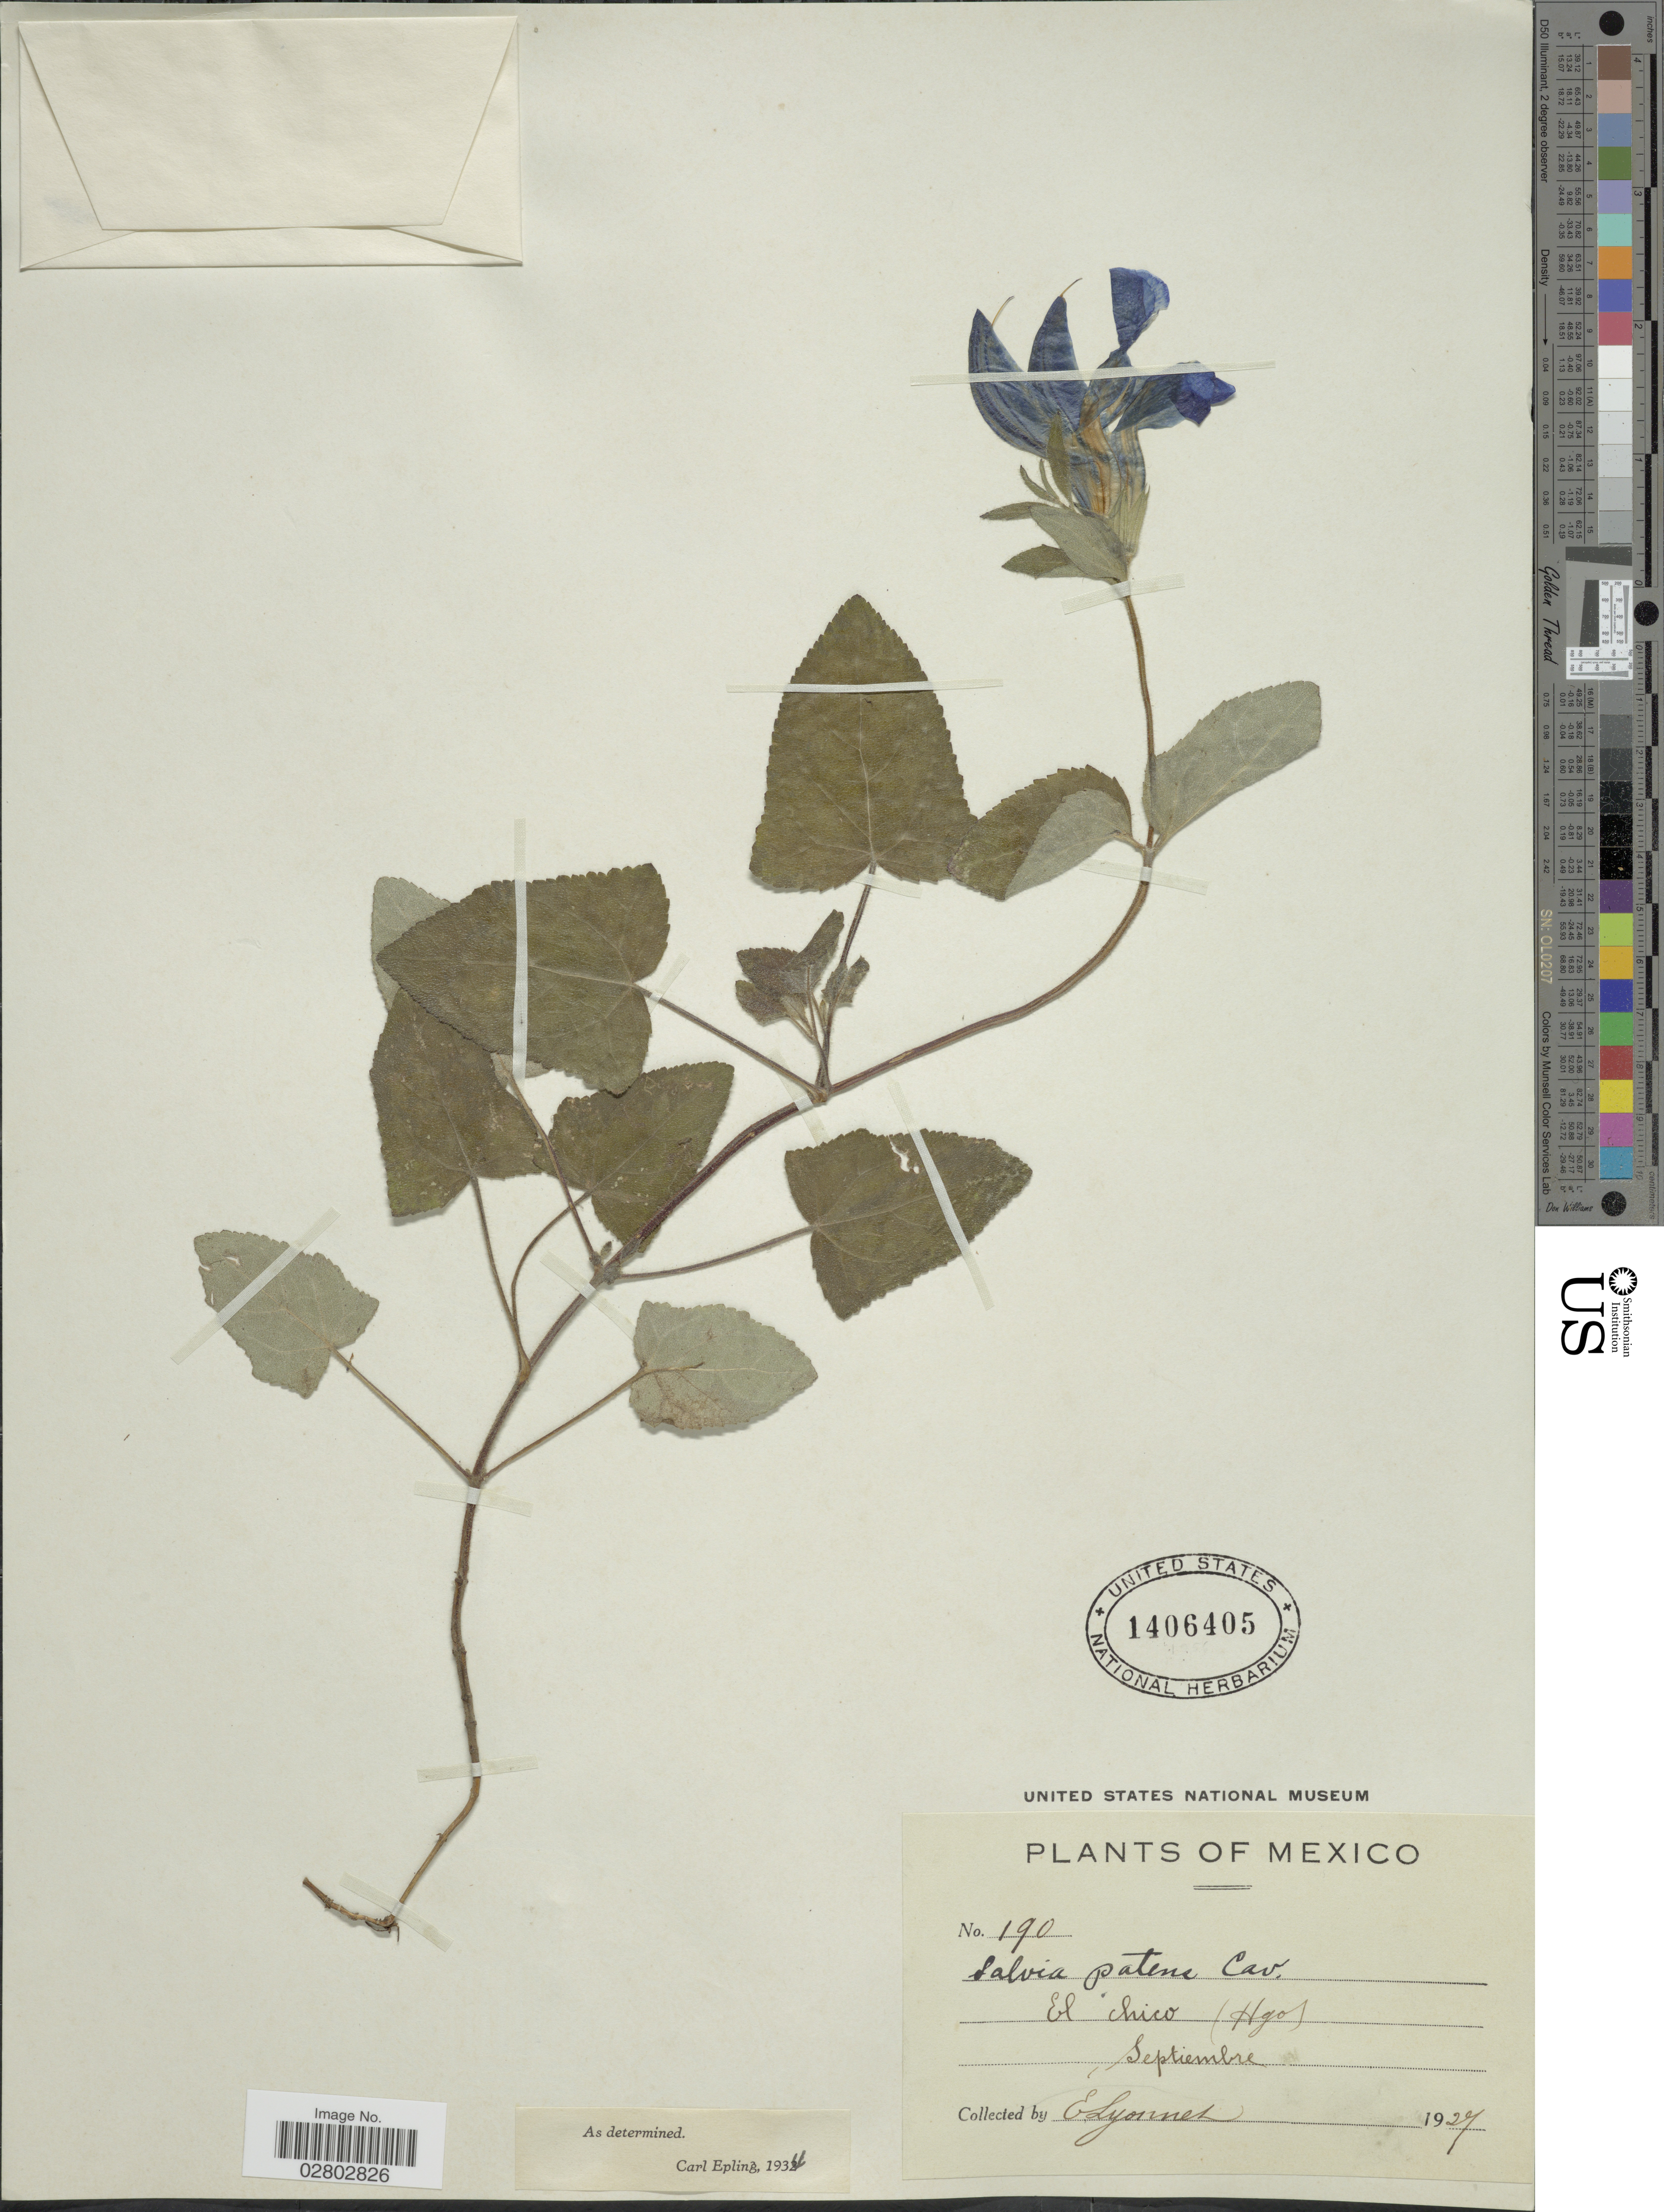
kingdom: Plantae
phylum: Tracheophyta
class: Magnoliopsida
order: Lamiales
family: Lamiaceae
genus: Salvia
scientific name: Salvia patens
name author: Cav.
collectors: E. Lyonnet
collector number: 190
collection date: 1927-09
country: Mexico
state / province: Hidalgo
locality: El chico (Hgo.)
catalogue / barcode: US 1406405